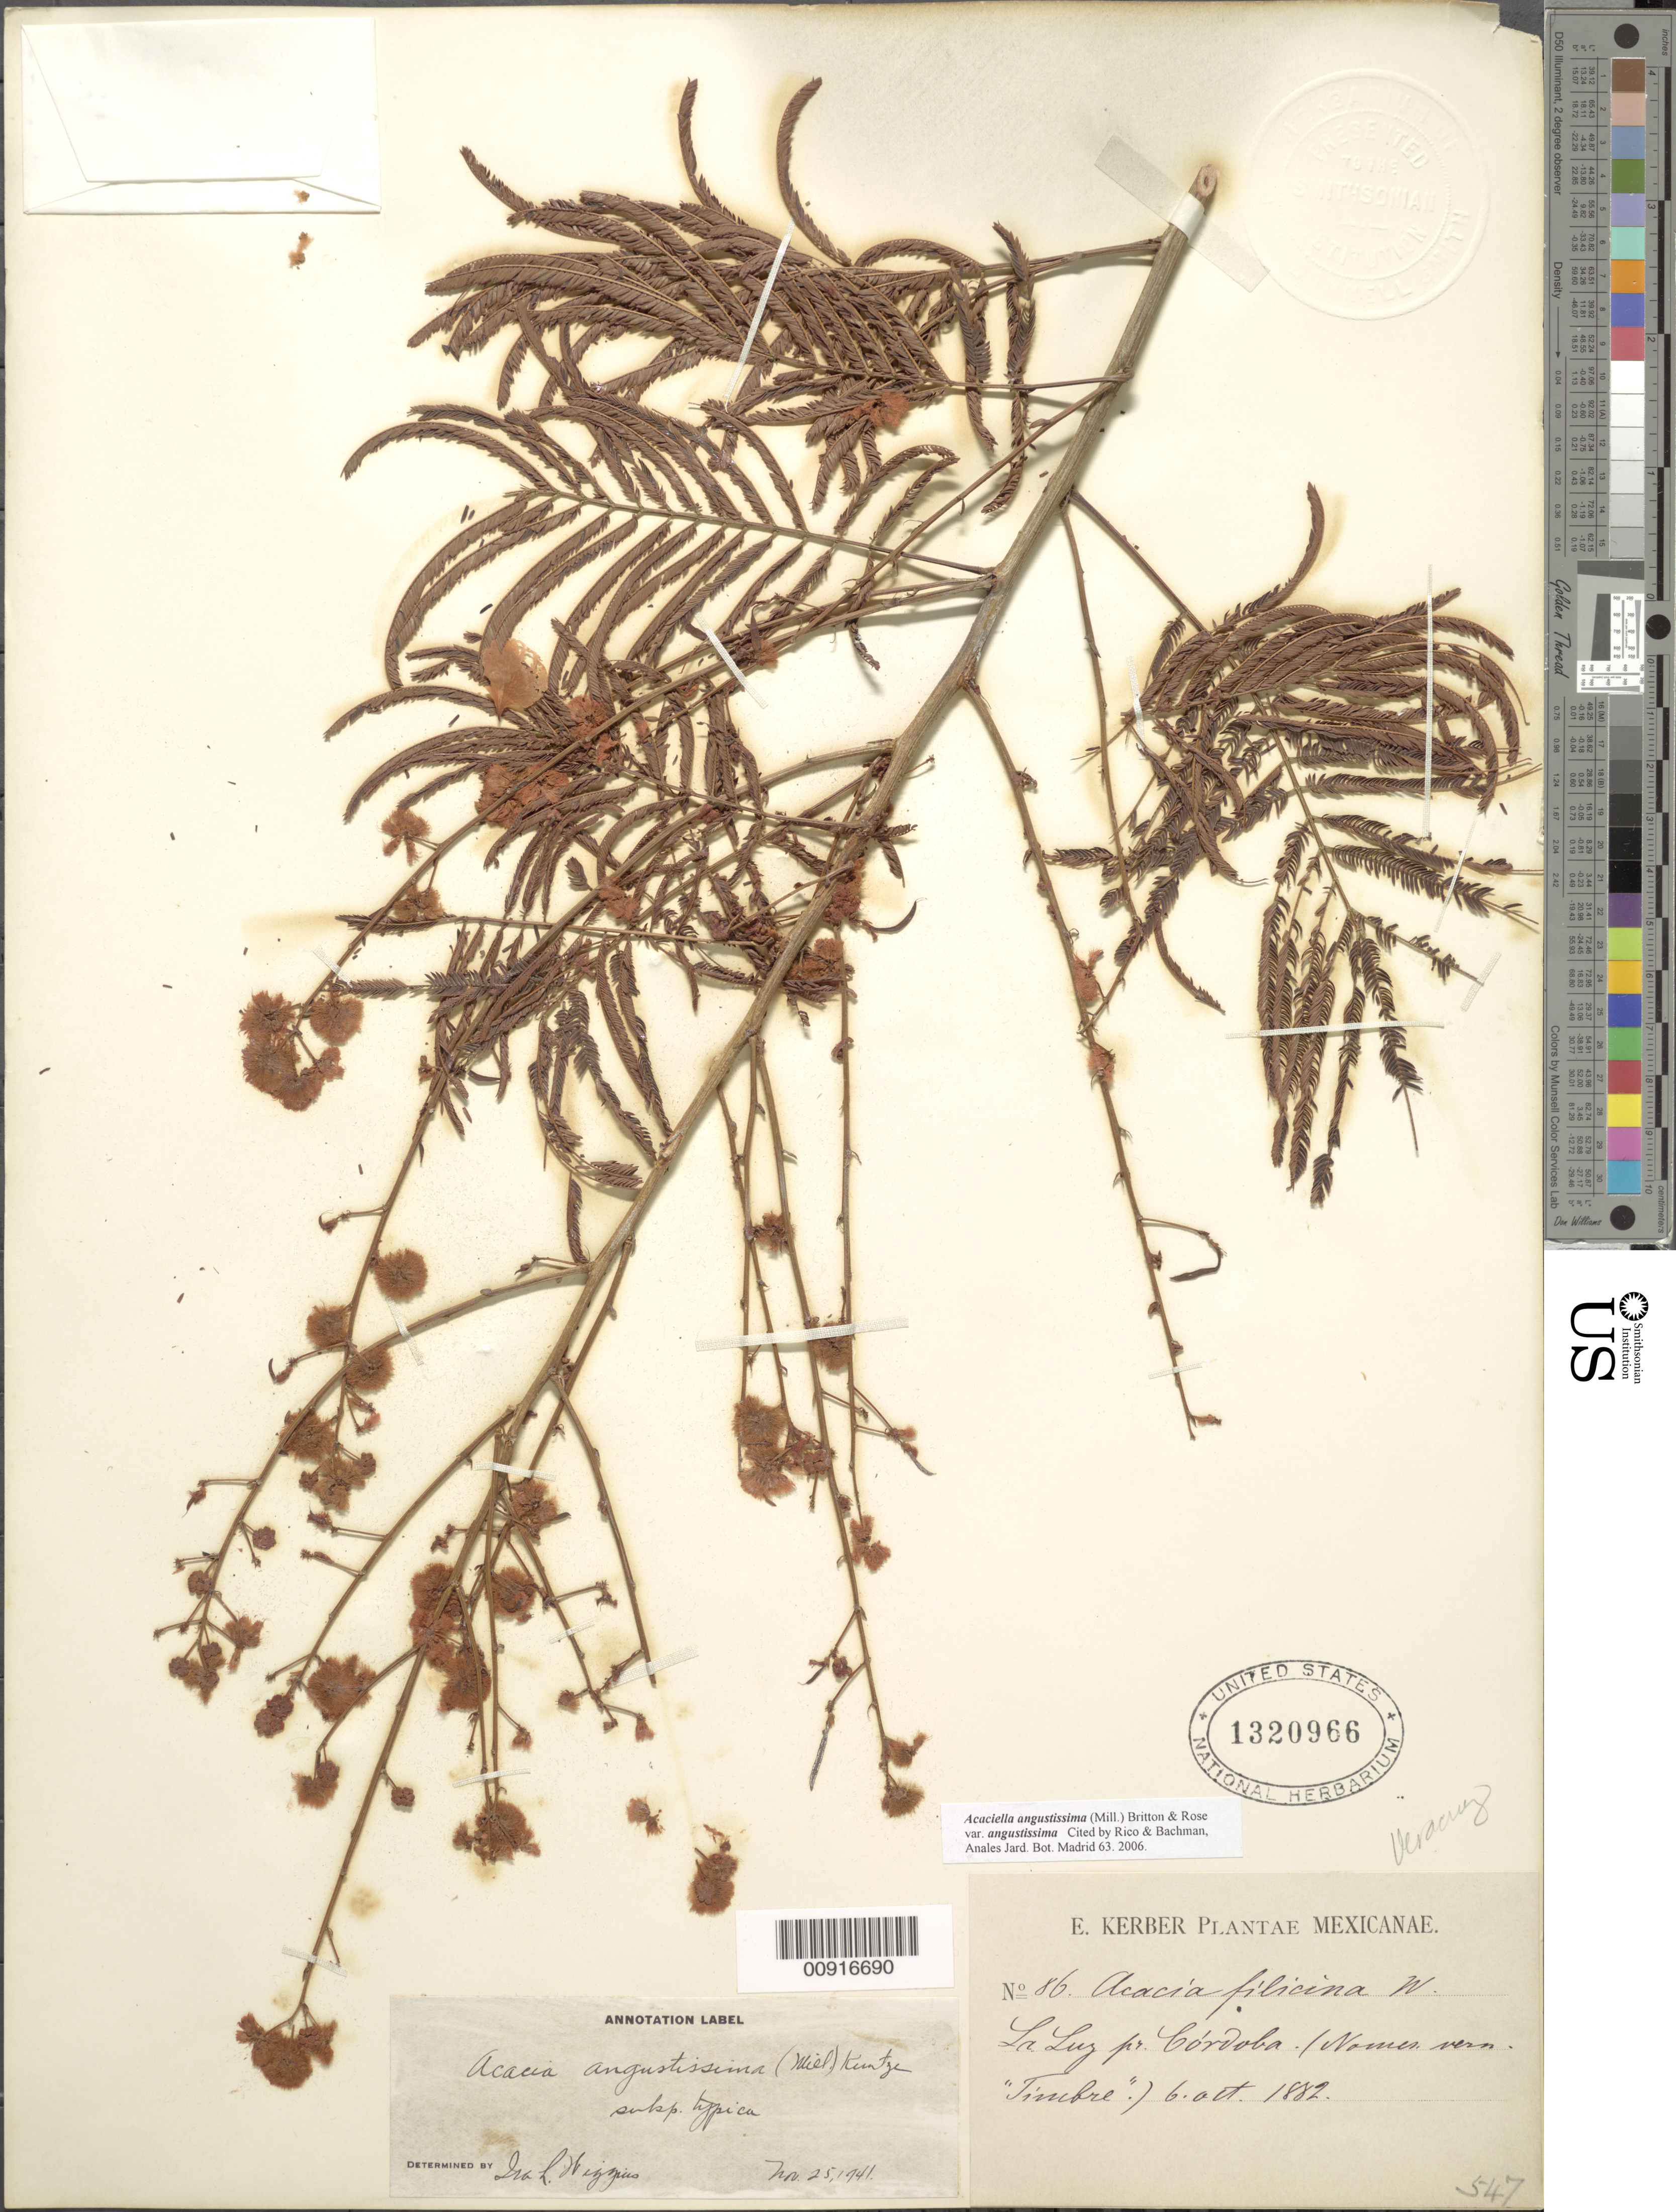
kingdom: Plantae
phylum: Tracheophyta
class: Magnoliopsida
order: Fabales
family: Fabaceae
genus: Acaciella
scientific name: Acaciella angustissima var. angustissima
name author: (Mill.) Britton & Rose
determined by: Rico, L.; Bachman, --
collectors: E. Kerber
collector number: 86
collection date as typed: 06 Oct 1882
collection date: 1882-10-06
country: Mexico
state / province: Veracruz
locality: La Luz pr. Córdoba.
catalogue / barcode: US 1320966